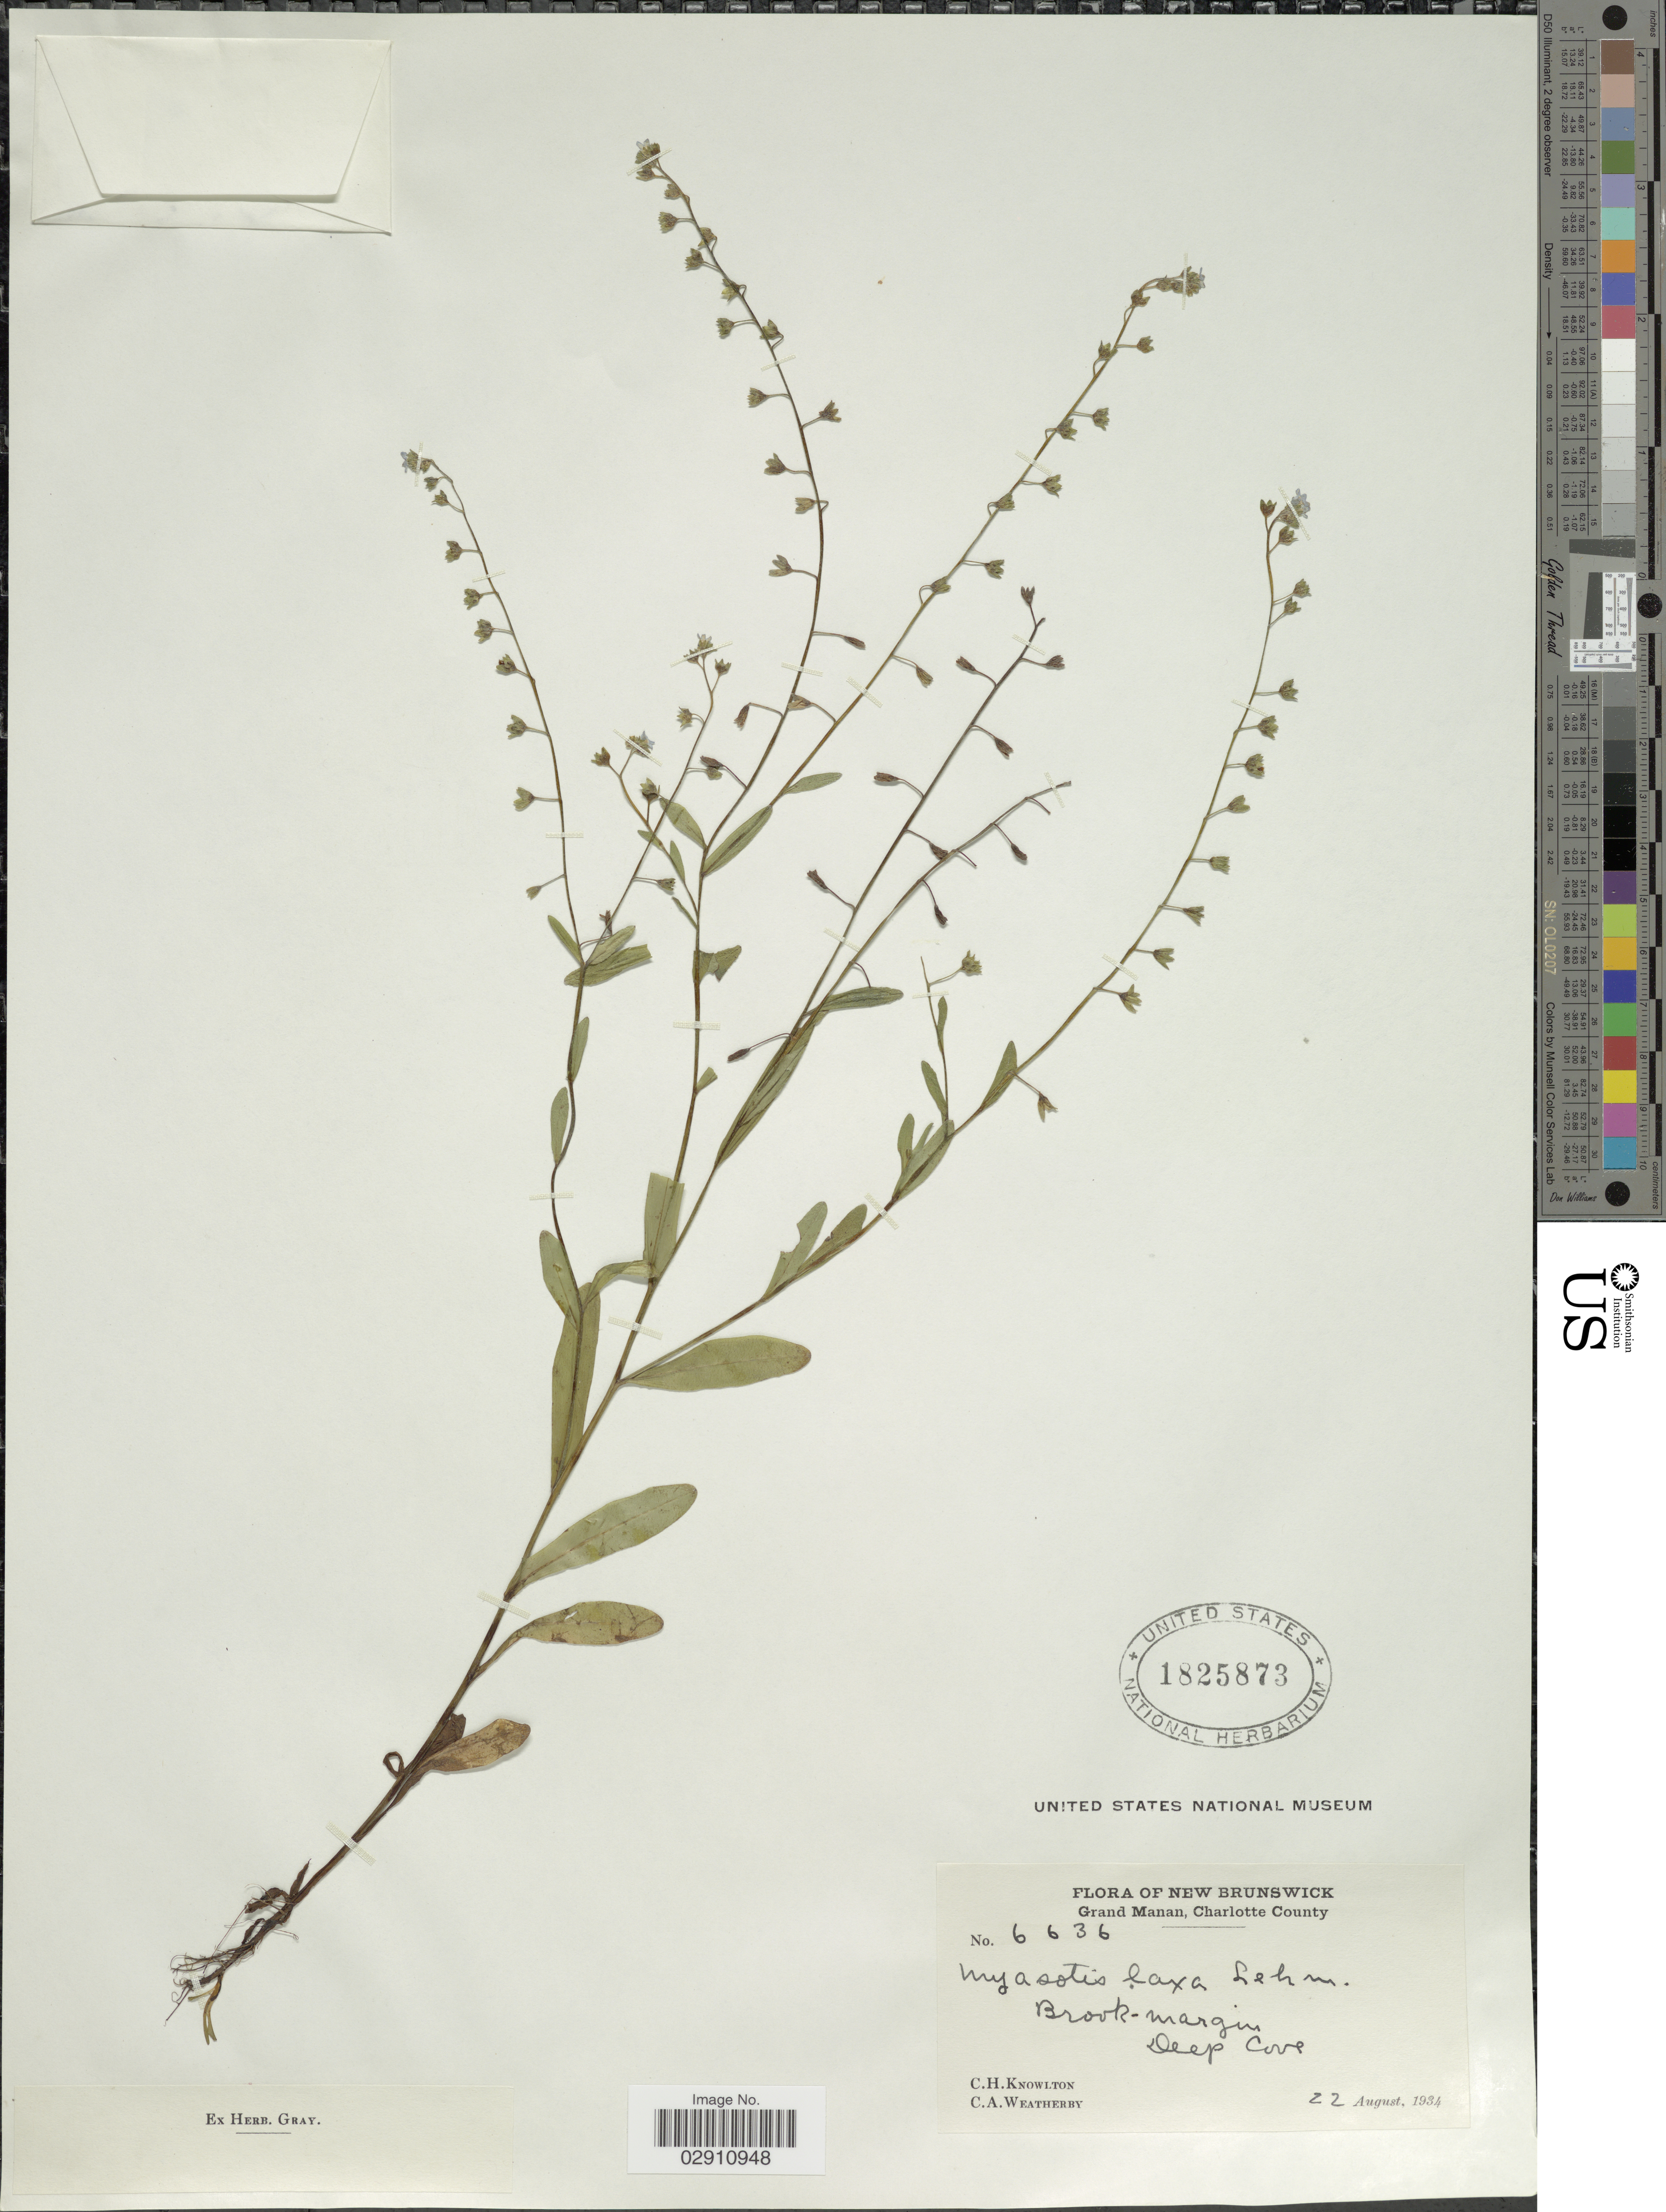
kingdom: Plantae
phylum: Tracheophyta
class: Magnoliopsida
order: Boraginales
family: Boraginaceae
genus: Myosotis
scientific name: Myosotis laxa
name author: F. Lehm.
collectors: C. H. Knowlton & C. A. Weatherby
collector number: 6636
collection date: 1934-08-22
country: Canada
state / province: New Brunswick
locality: Grand Manan, Charlotte County. Brook-margins Deep Cove.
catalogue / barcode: US 1825873